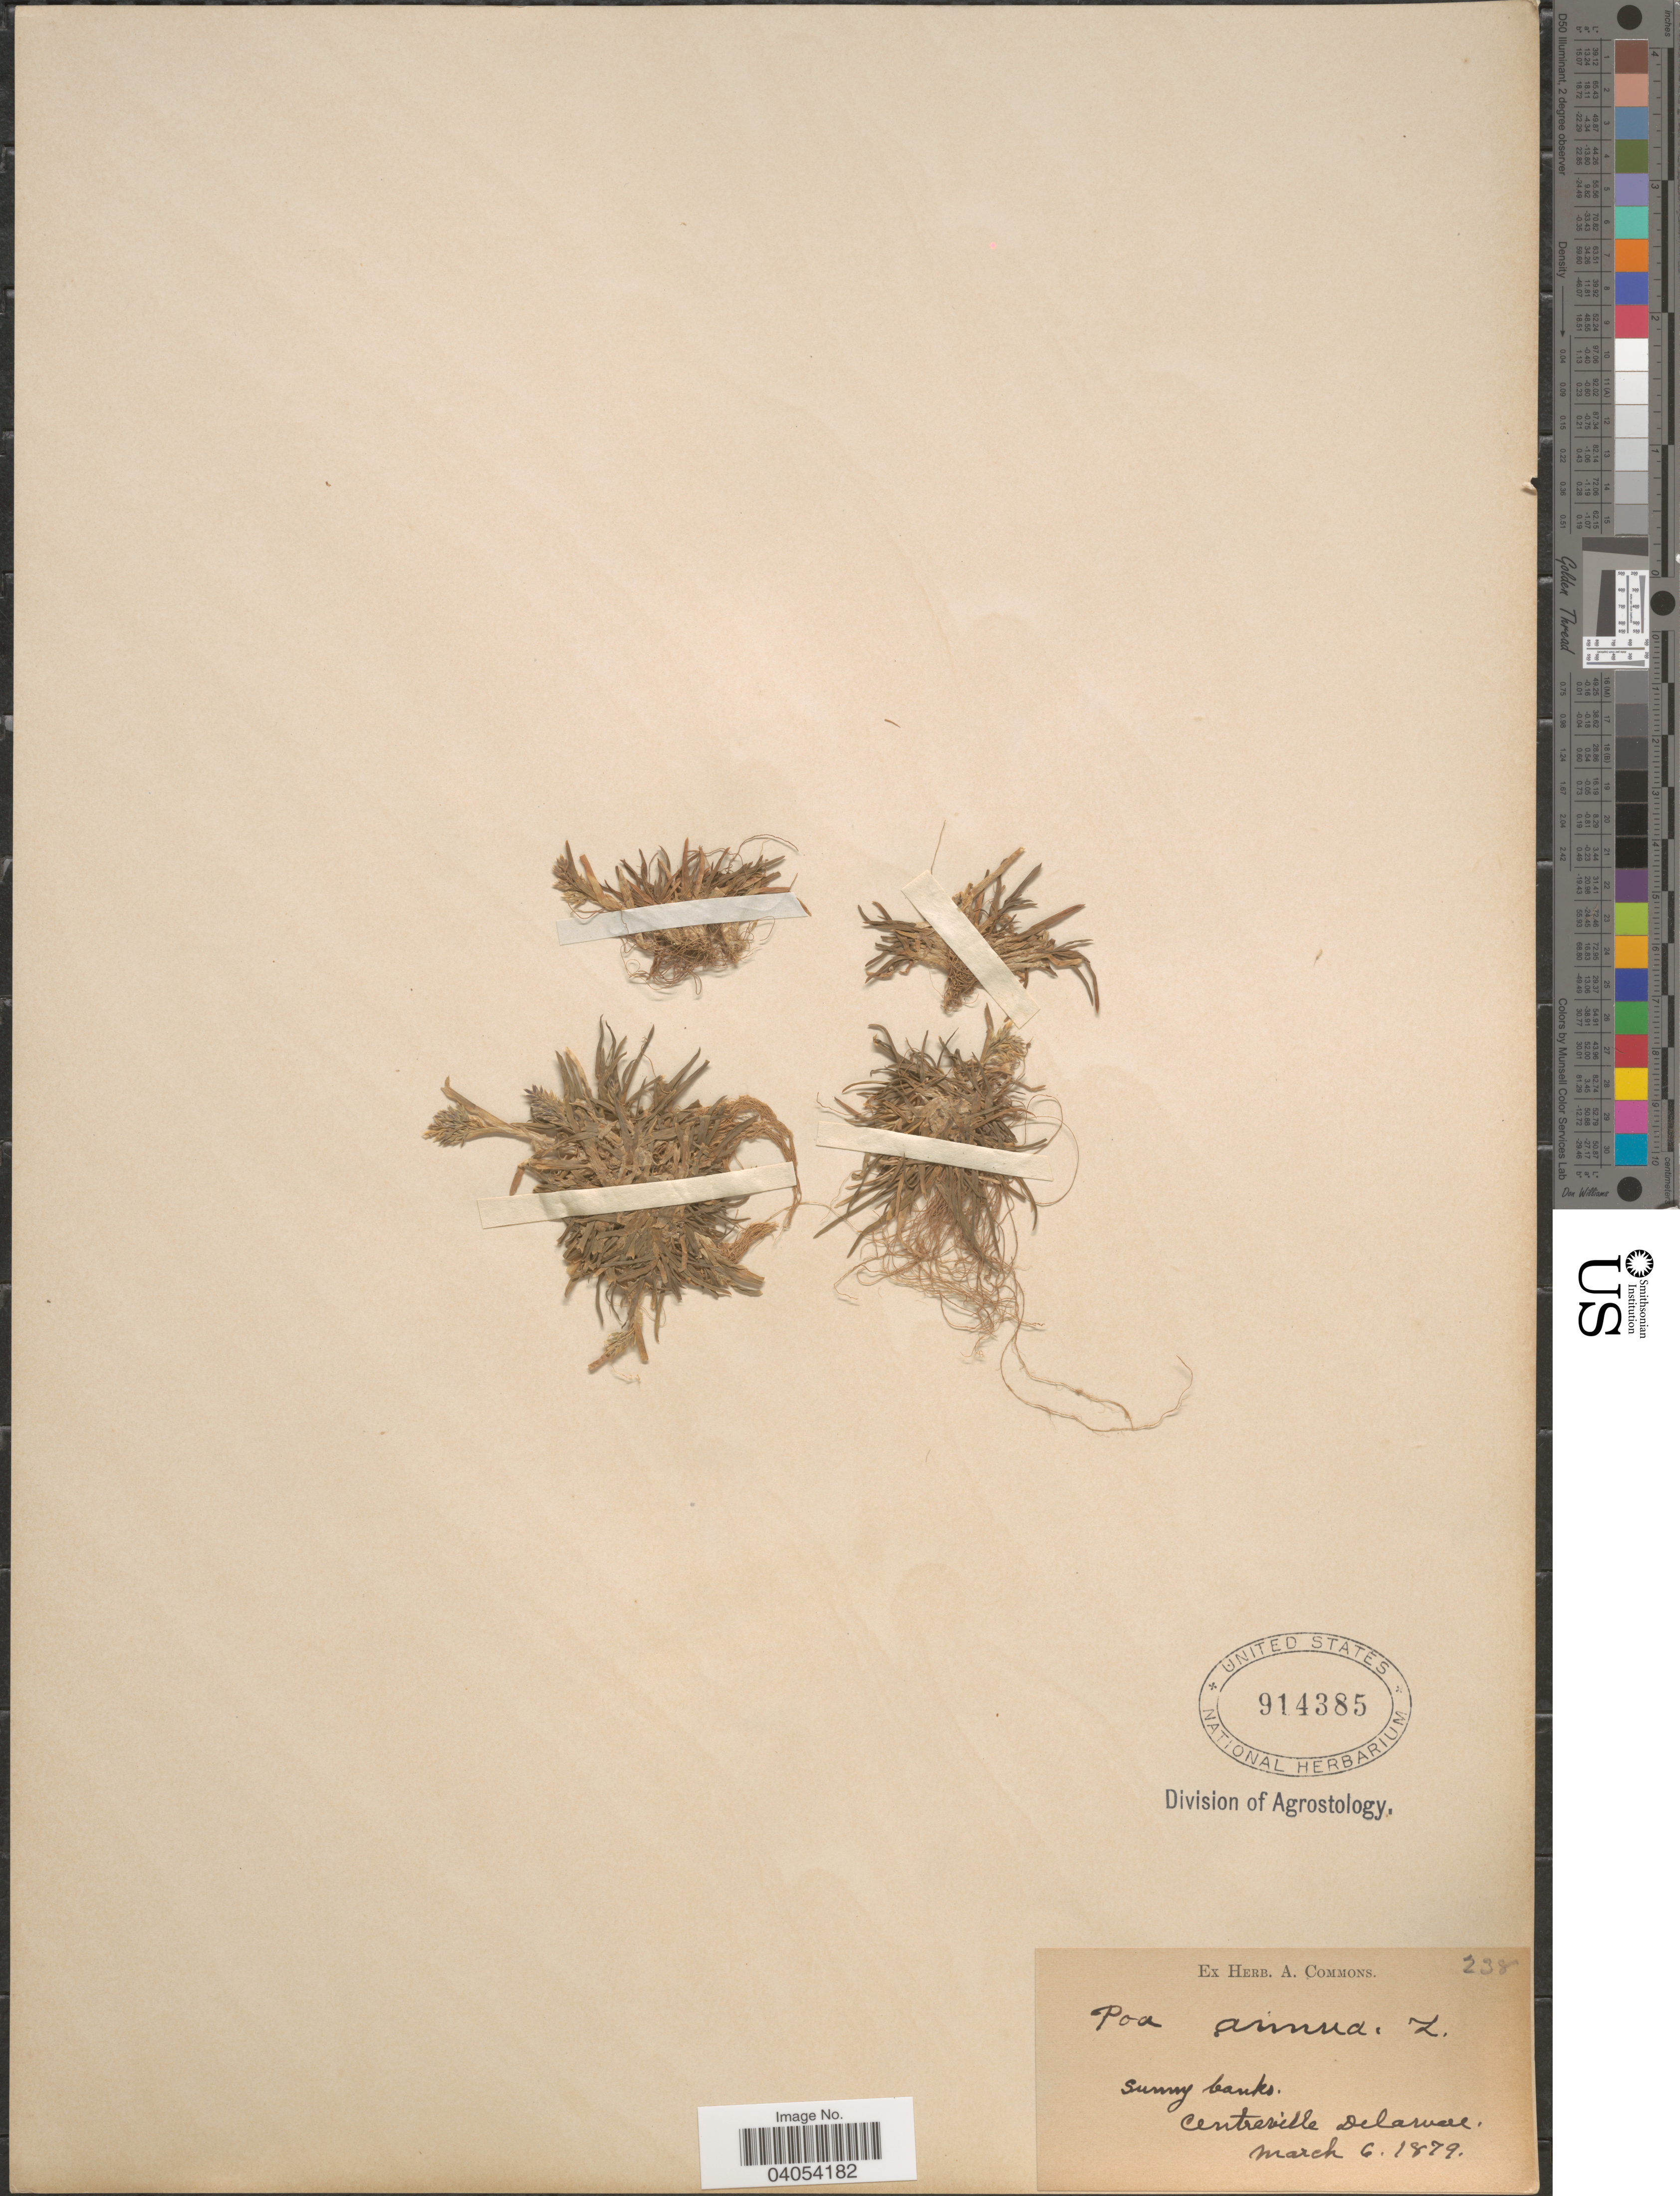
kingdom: Plantae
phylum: Tracheophyta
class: Liliopsida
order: Poales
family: Poaceae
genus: Poa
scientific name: Poa annua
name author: L.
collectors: ex herb. A. Commons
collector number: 238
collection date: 1879-03-06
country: United States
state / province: Delaware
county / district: New Castle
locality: Centreville.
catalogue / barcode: US 914385